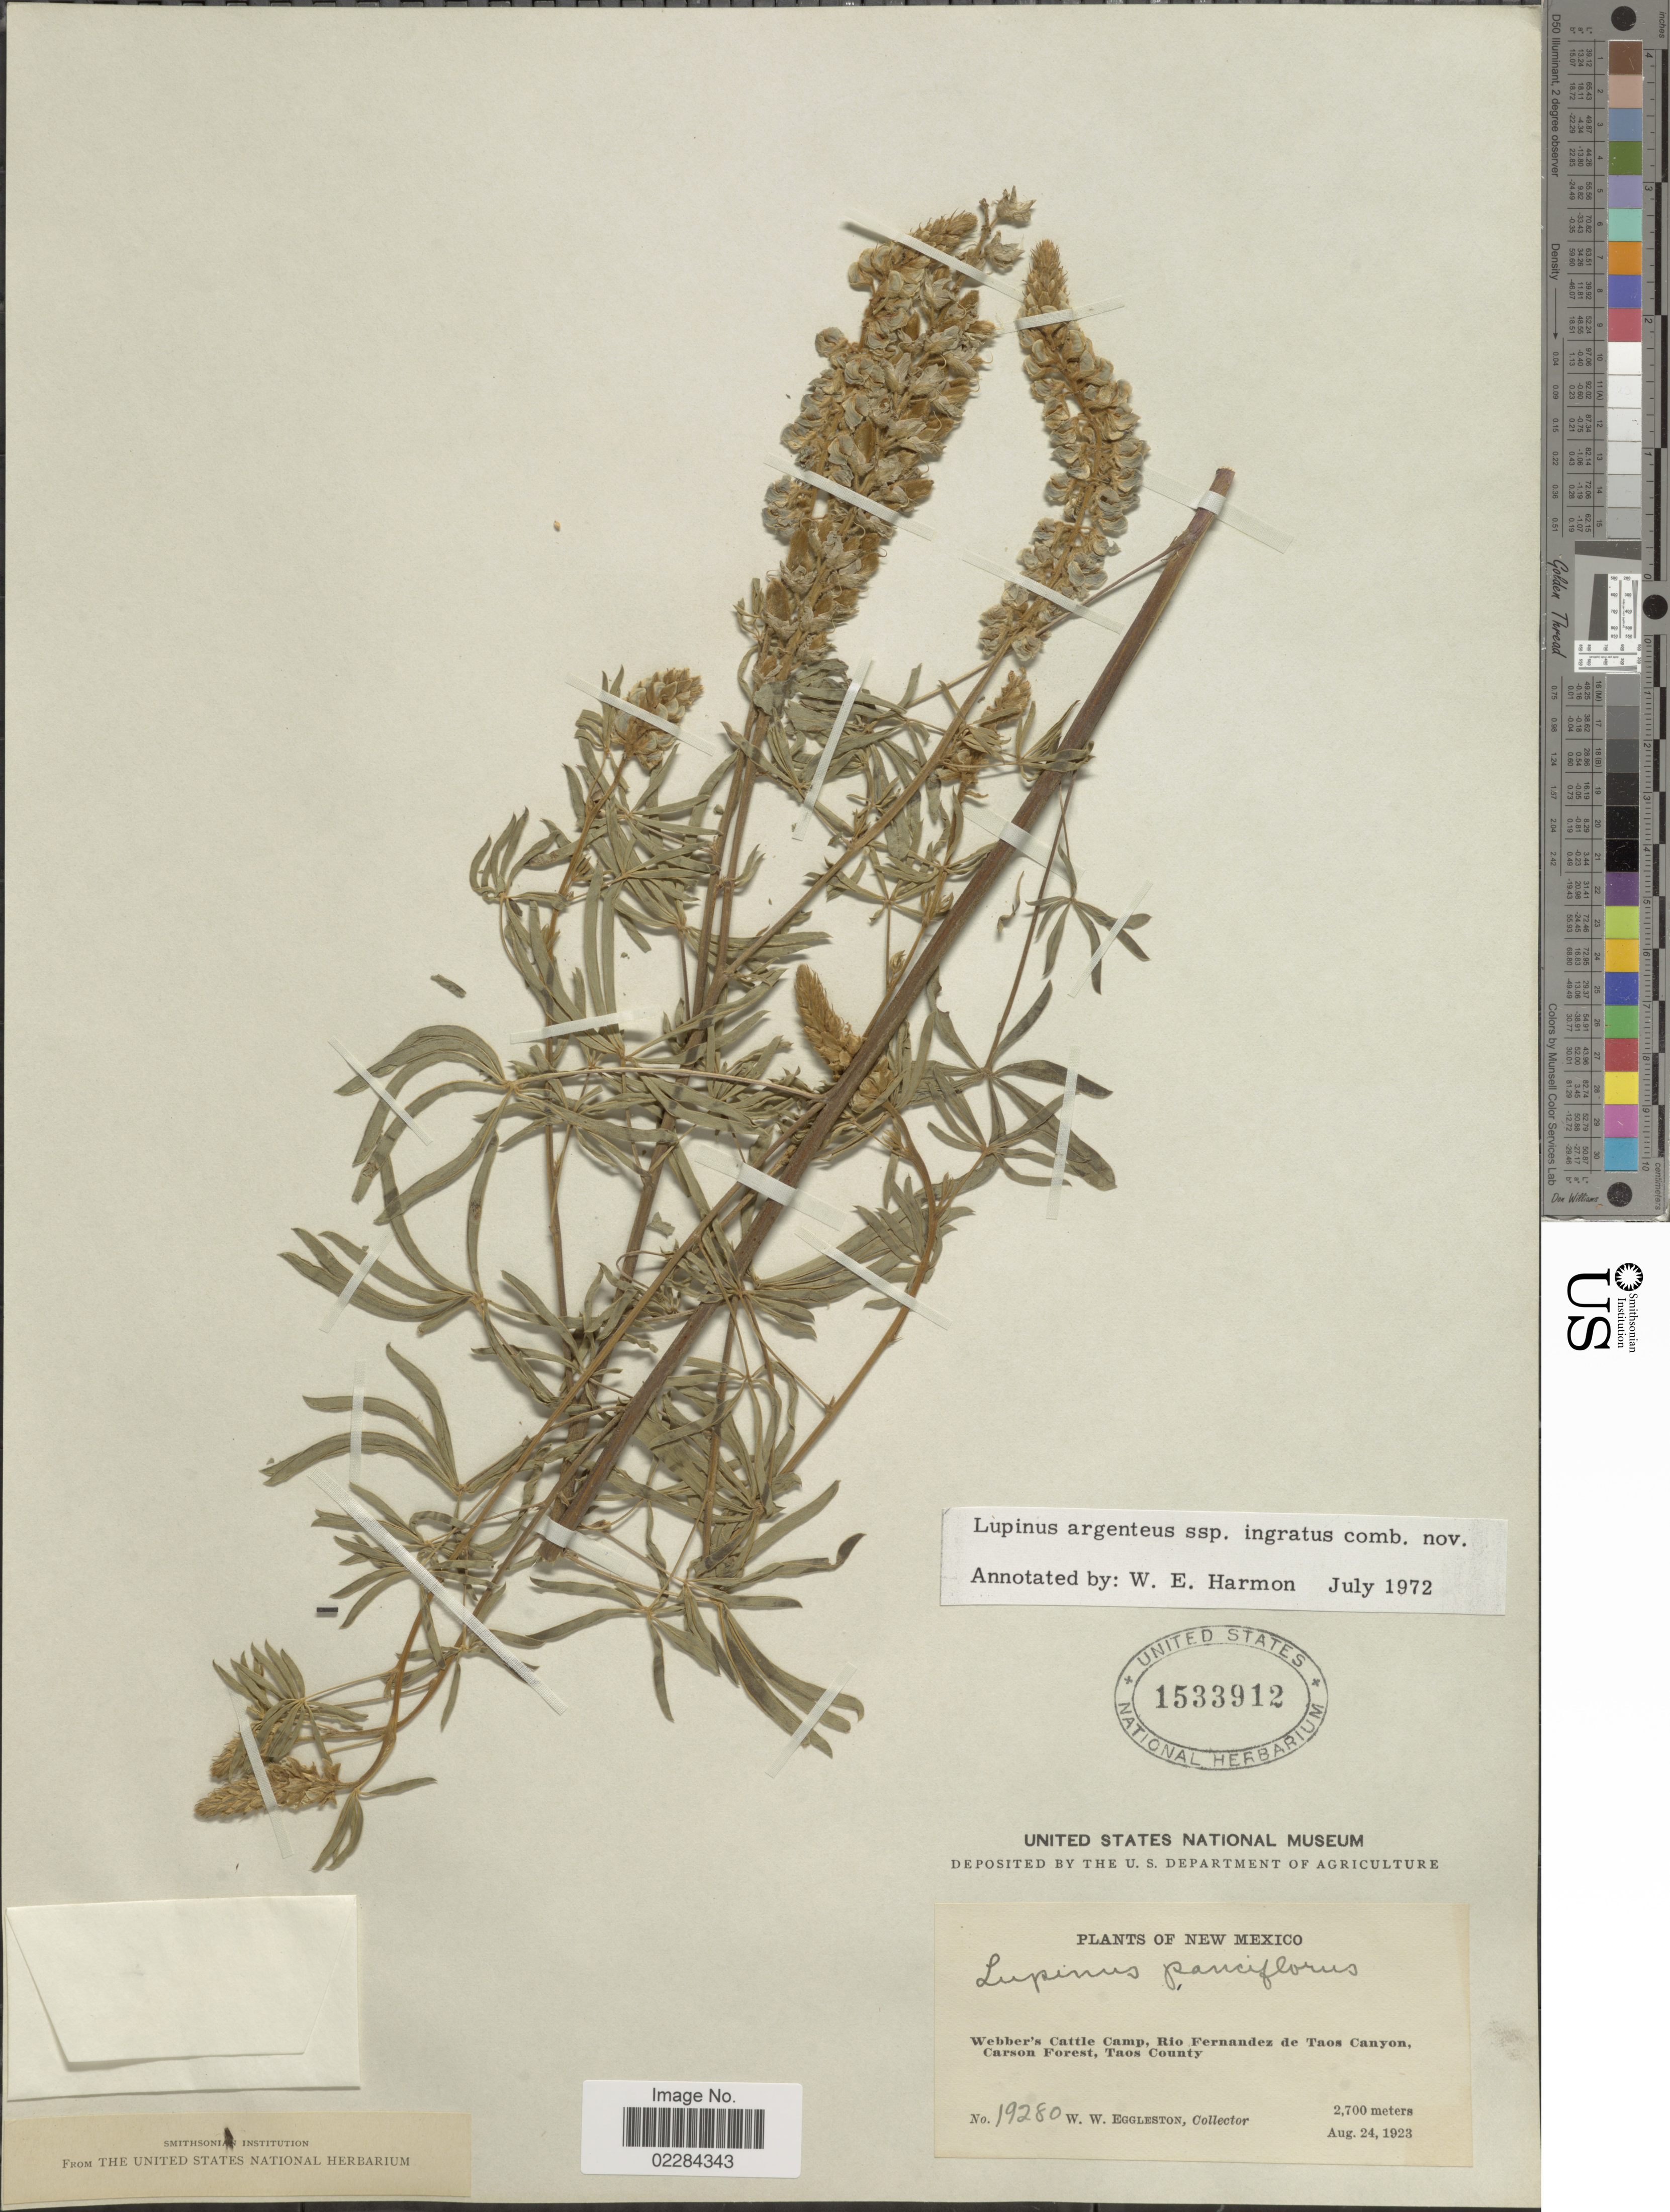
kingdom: Plantae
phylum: Tracheophyta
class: Magnoliopsida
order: Fabales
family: Fabaceae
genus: Lupinus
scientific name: Lupinus argenteus var. fulvomaculatus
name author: (Payson) Barneby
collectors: W. W. Eggleston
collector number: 19280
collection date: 1923-08-24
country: United States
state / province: New Mexico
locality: Webber's Cattle Camp, Rio Fernandez de Taos Canyon, Carson Forest, Taos County.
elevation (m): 2700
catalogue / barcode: US 1533912